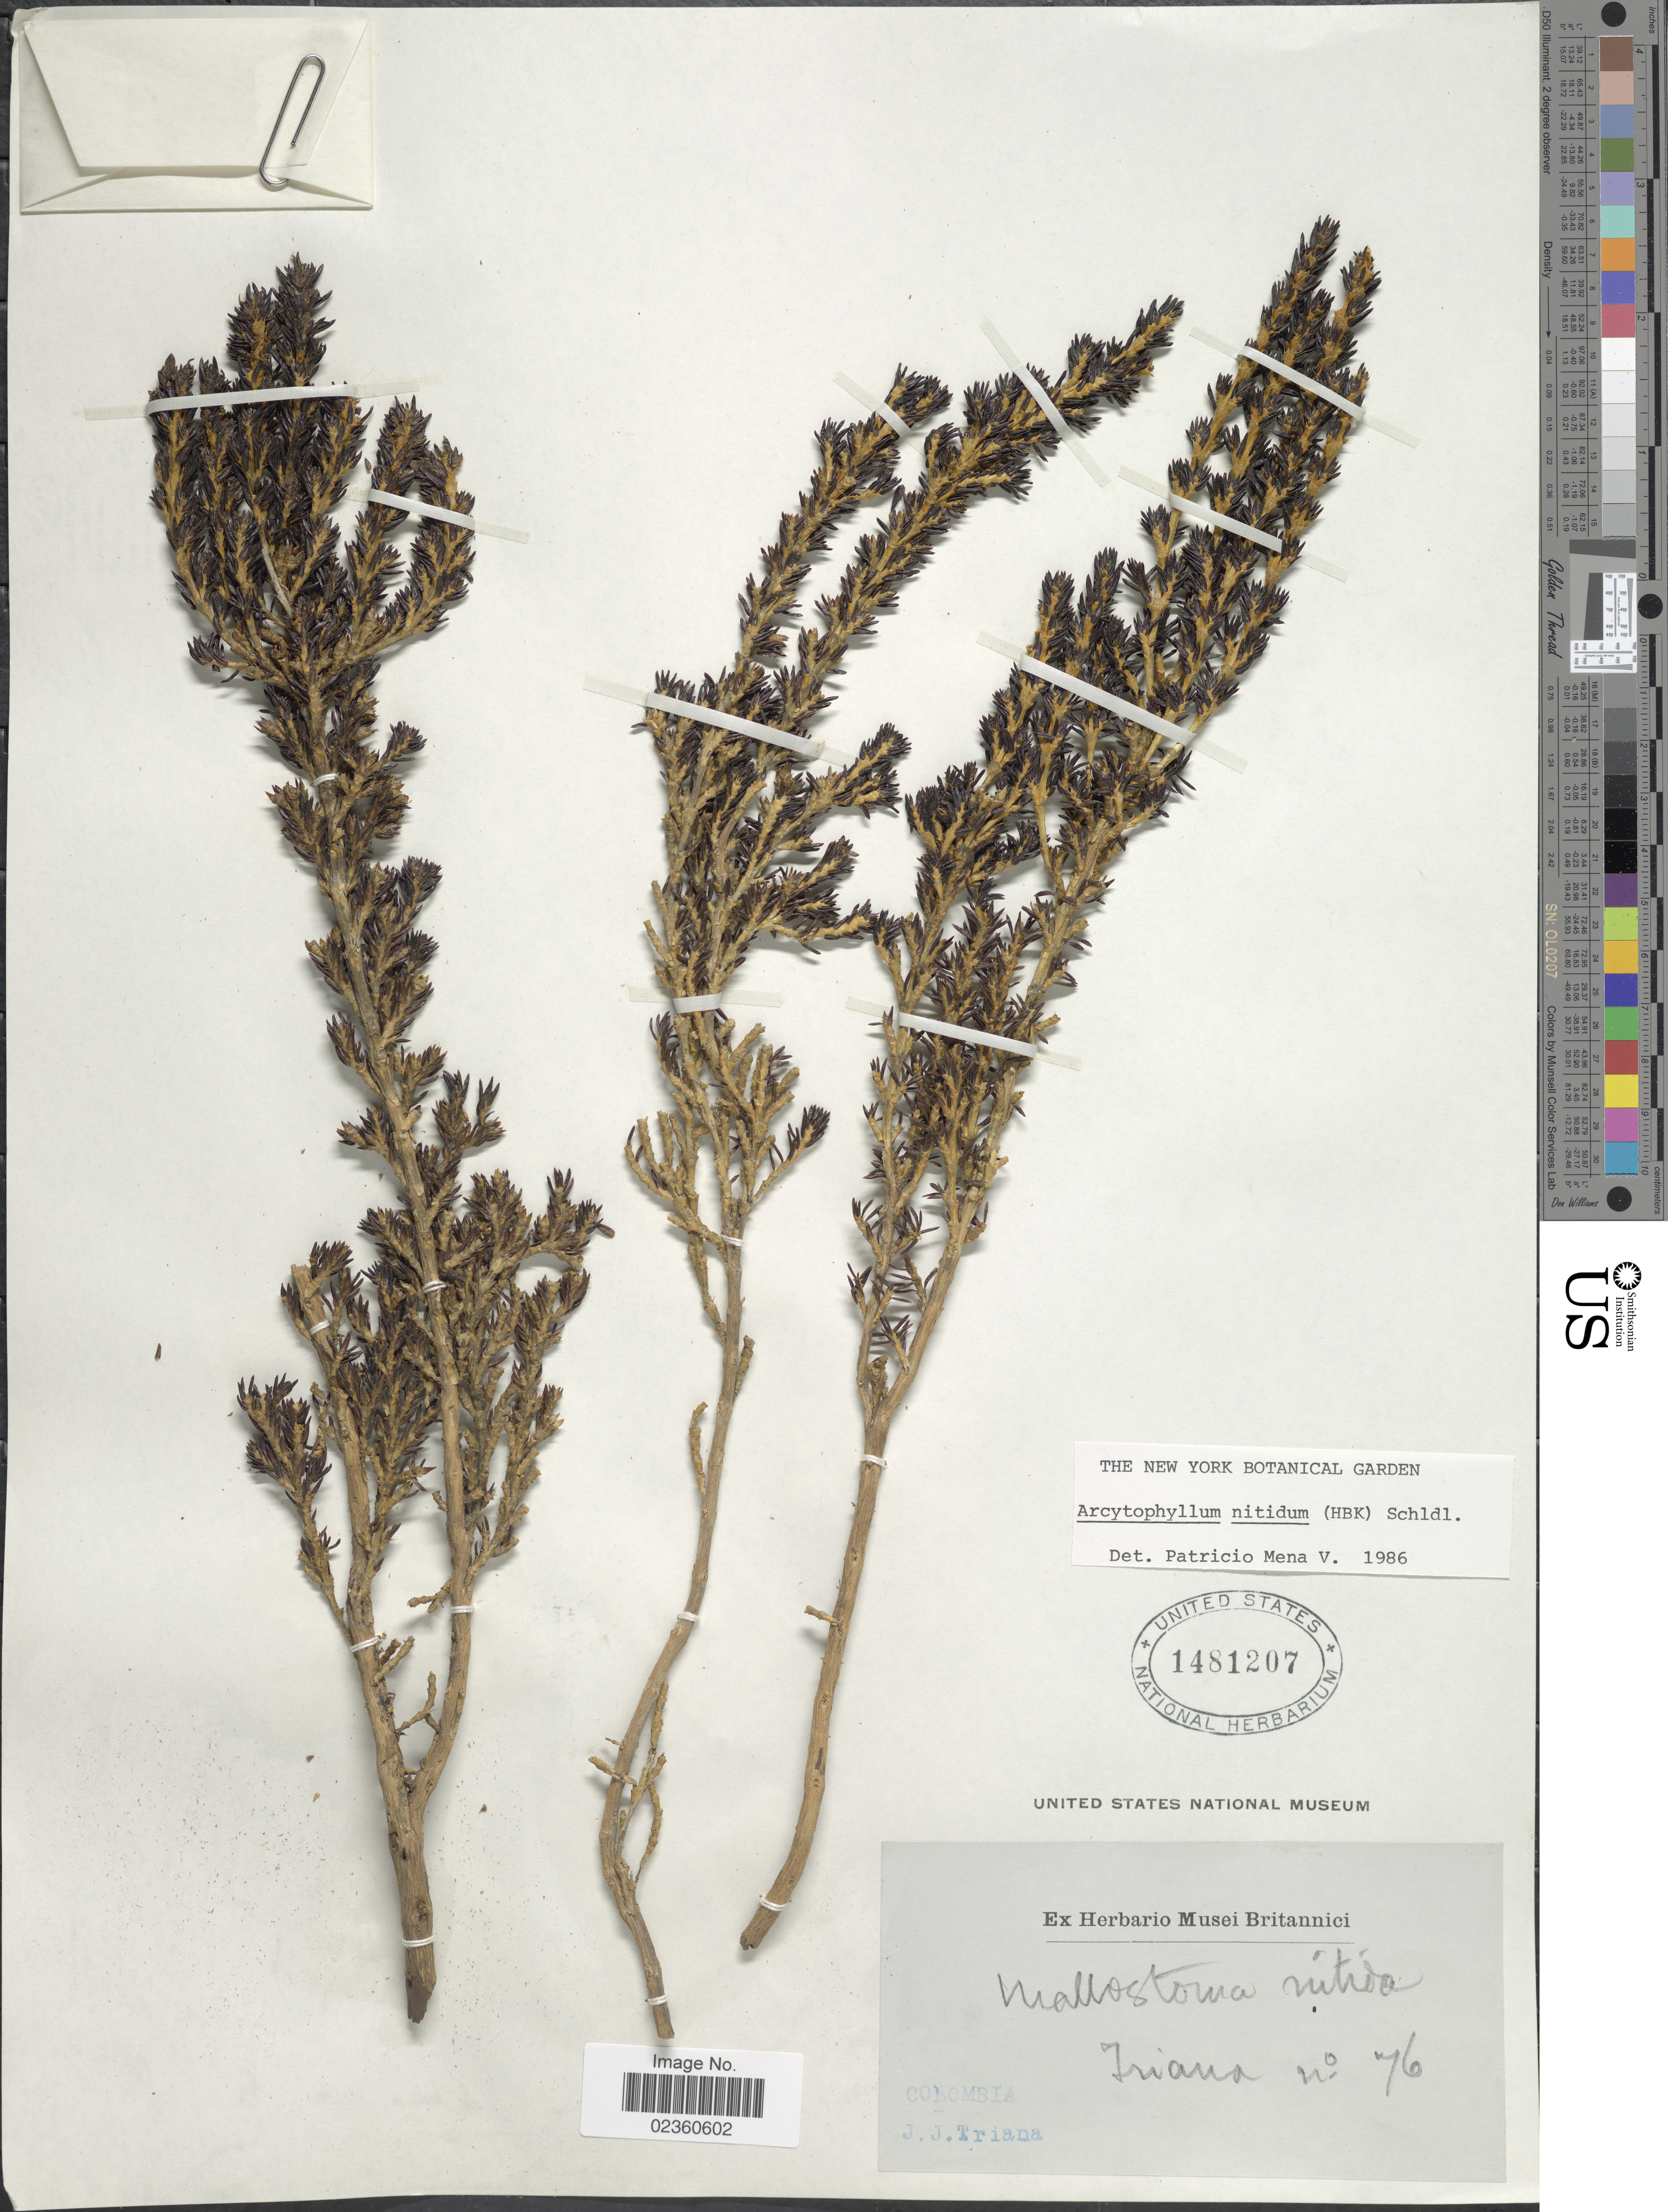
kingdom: Plantae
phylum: Tracheophyta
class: Magnoliopsida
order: Gentianales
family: Rubiaceae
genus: Arcytophyllum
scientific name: Arcytophyllum nitidum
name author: (Kunth) Schltdl.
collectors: J. J. Triana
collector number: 76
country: Colombia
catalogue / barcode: US 1481207